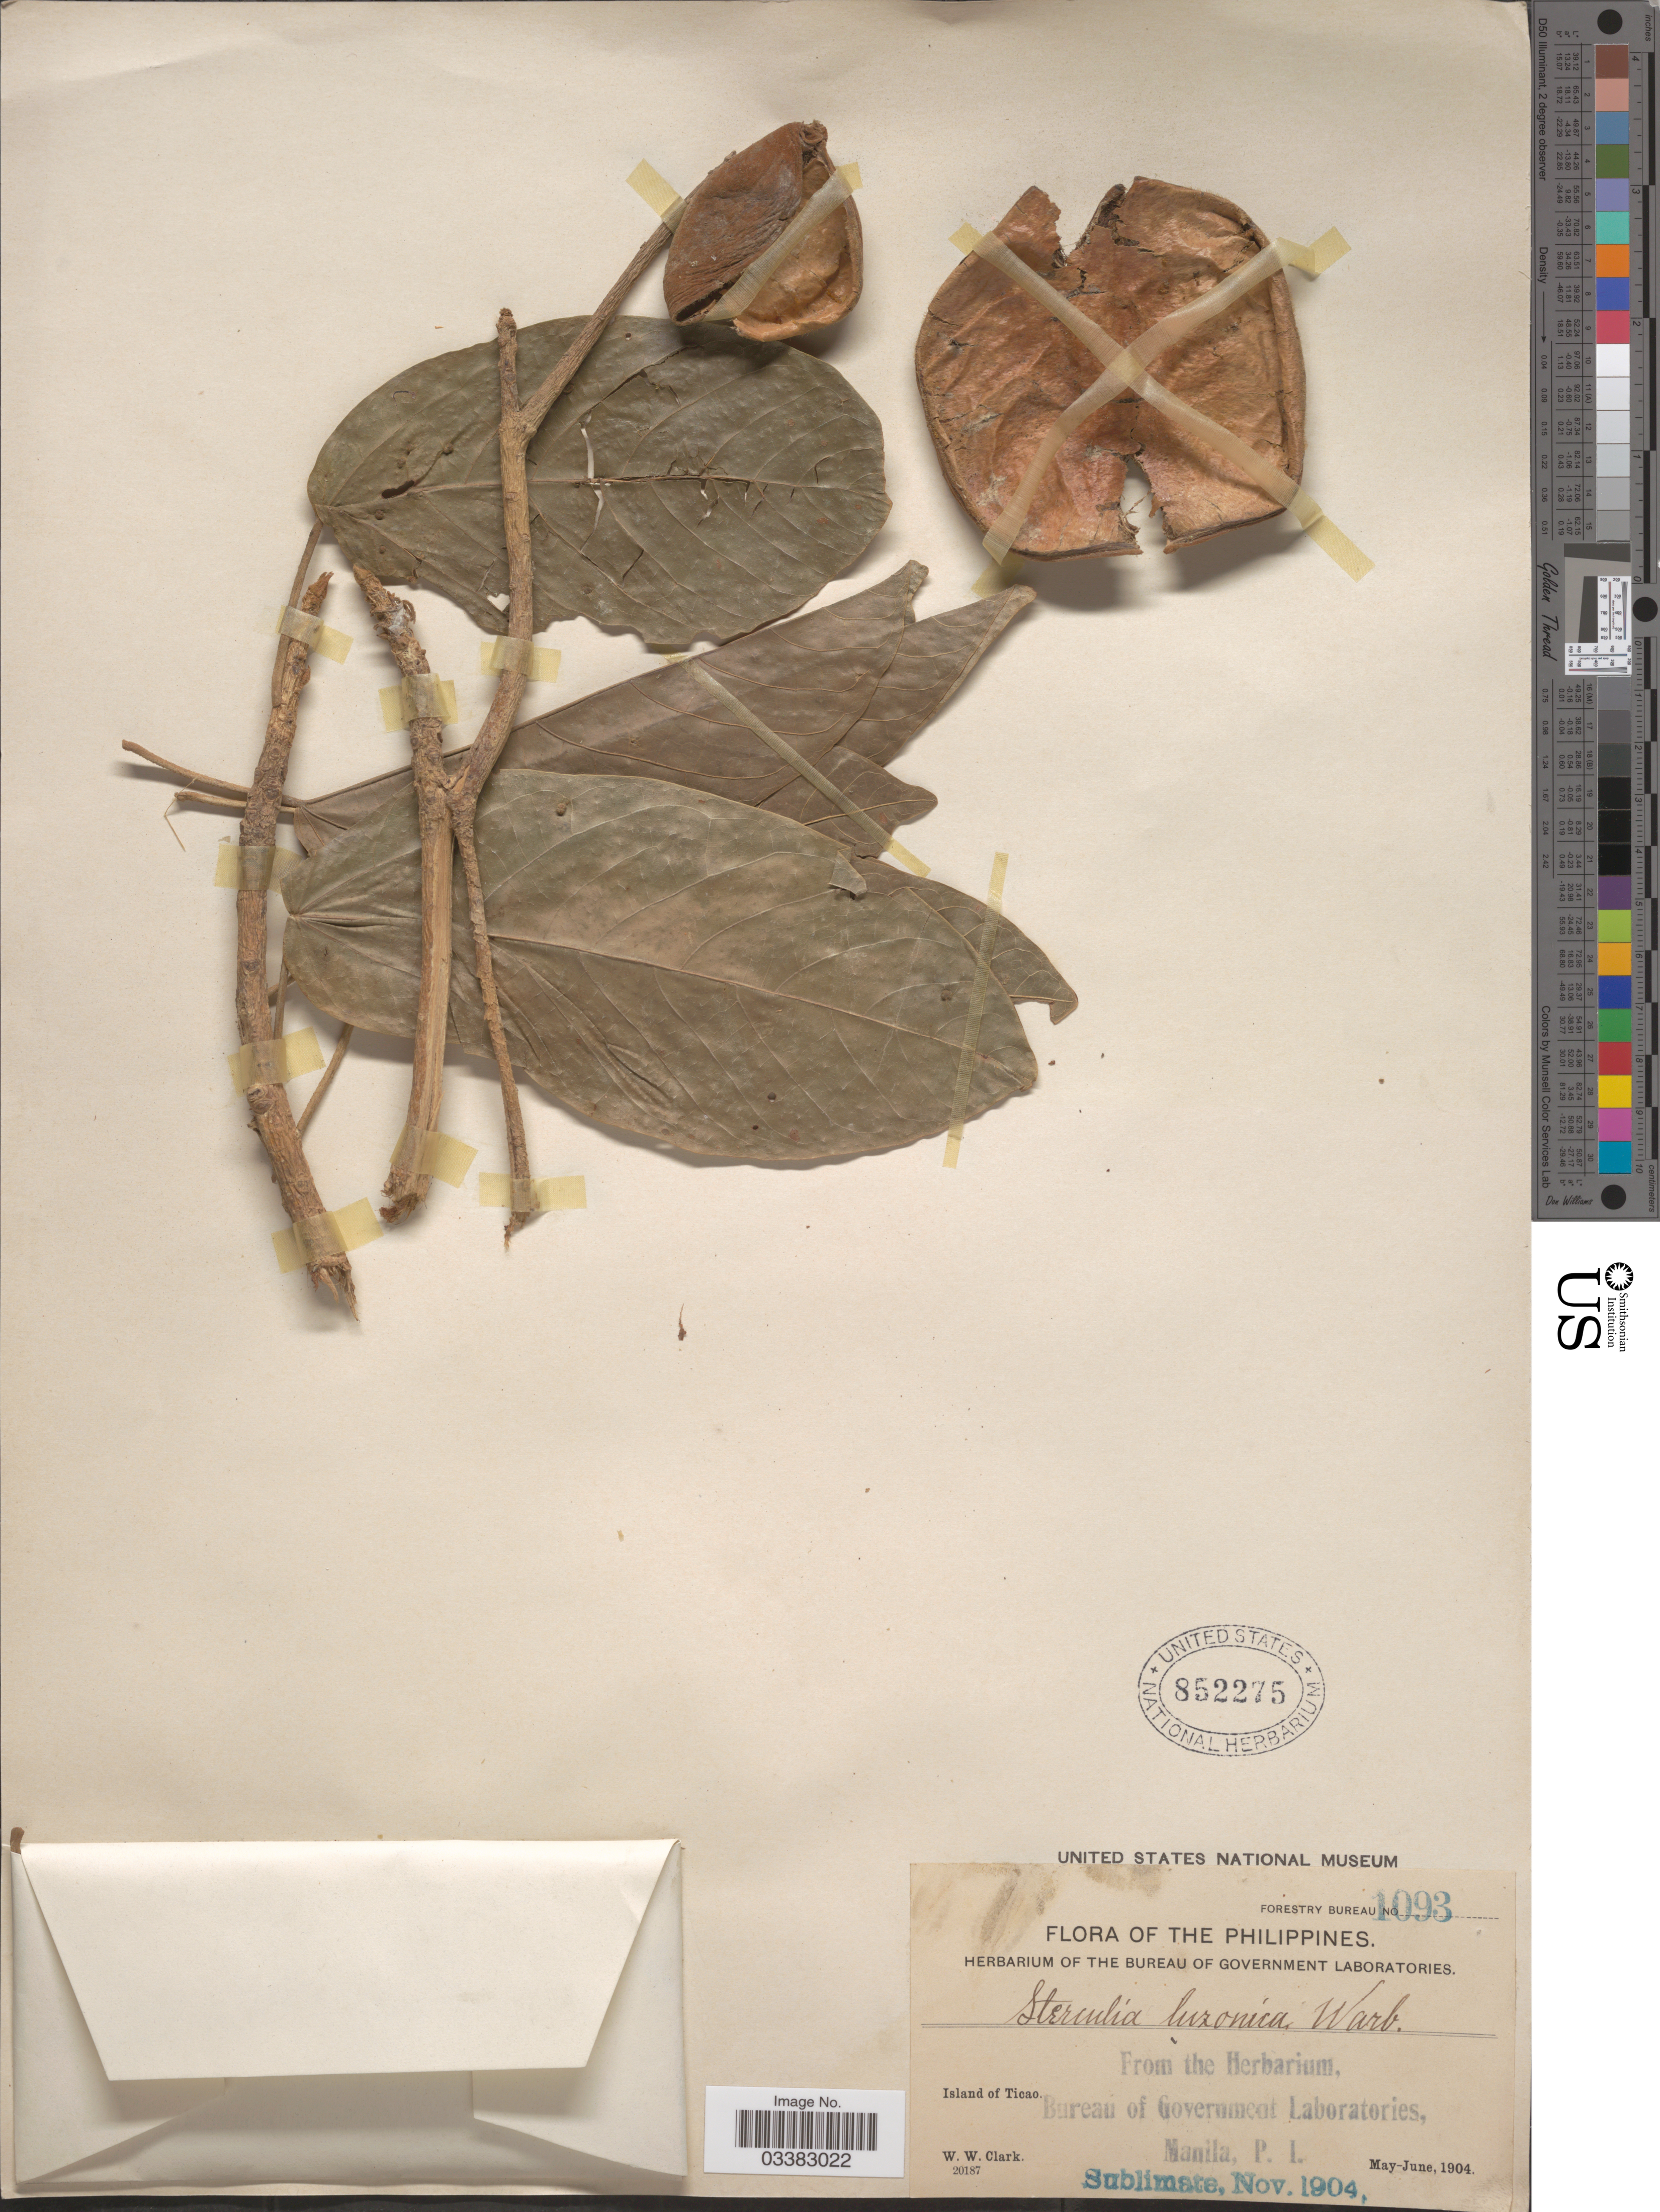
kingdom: Plantae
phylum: Tracheophyta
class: Magnoliopsida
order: Malvales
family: Malvaceae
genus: Sterculia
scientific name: Sterculia luzonica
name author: Warb.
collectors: W. W. Clark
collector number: Forestry Bureau 1093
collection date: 1904-05/1904-06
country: Philippines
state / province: Bicol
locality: Island of Ticao.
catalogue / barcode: US 852275